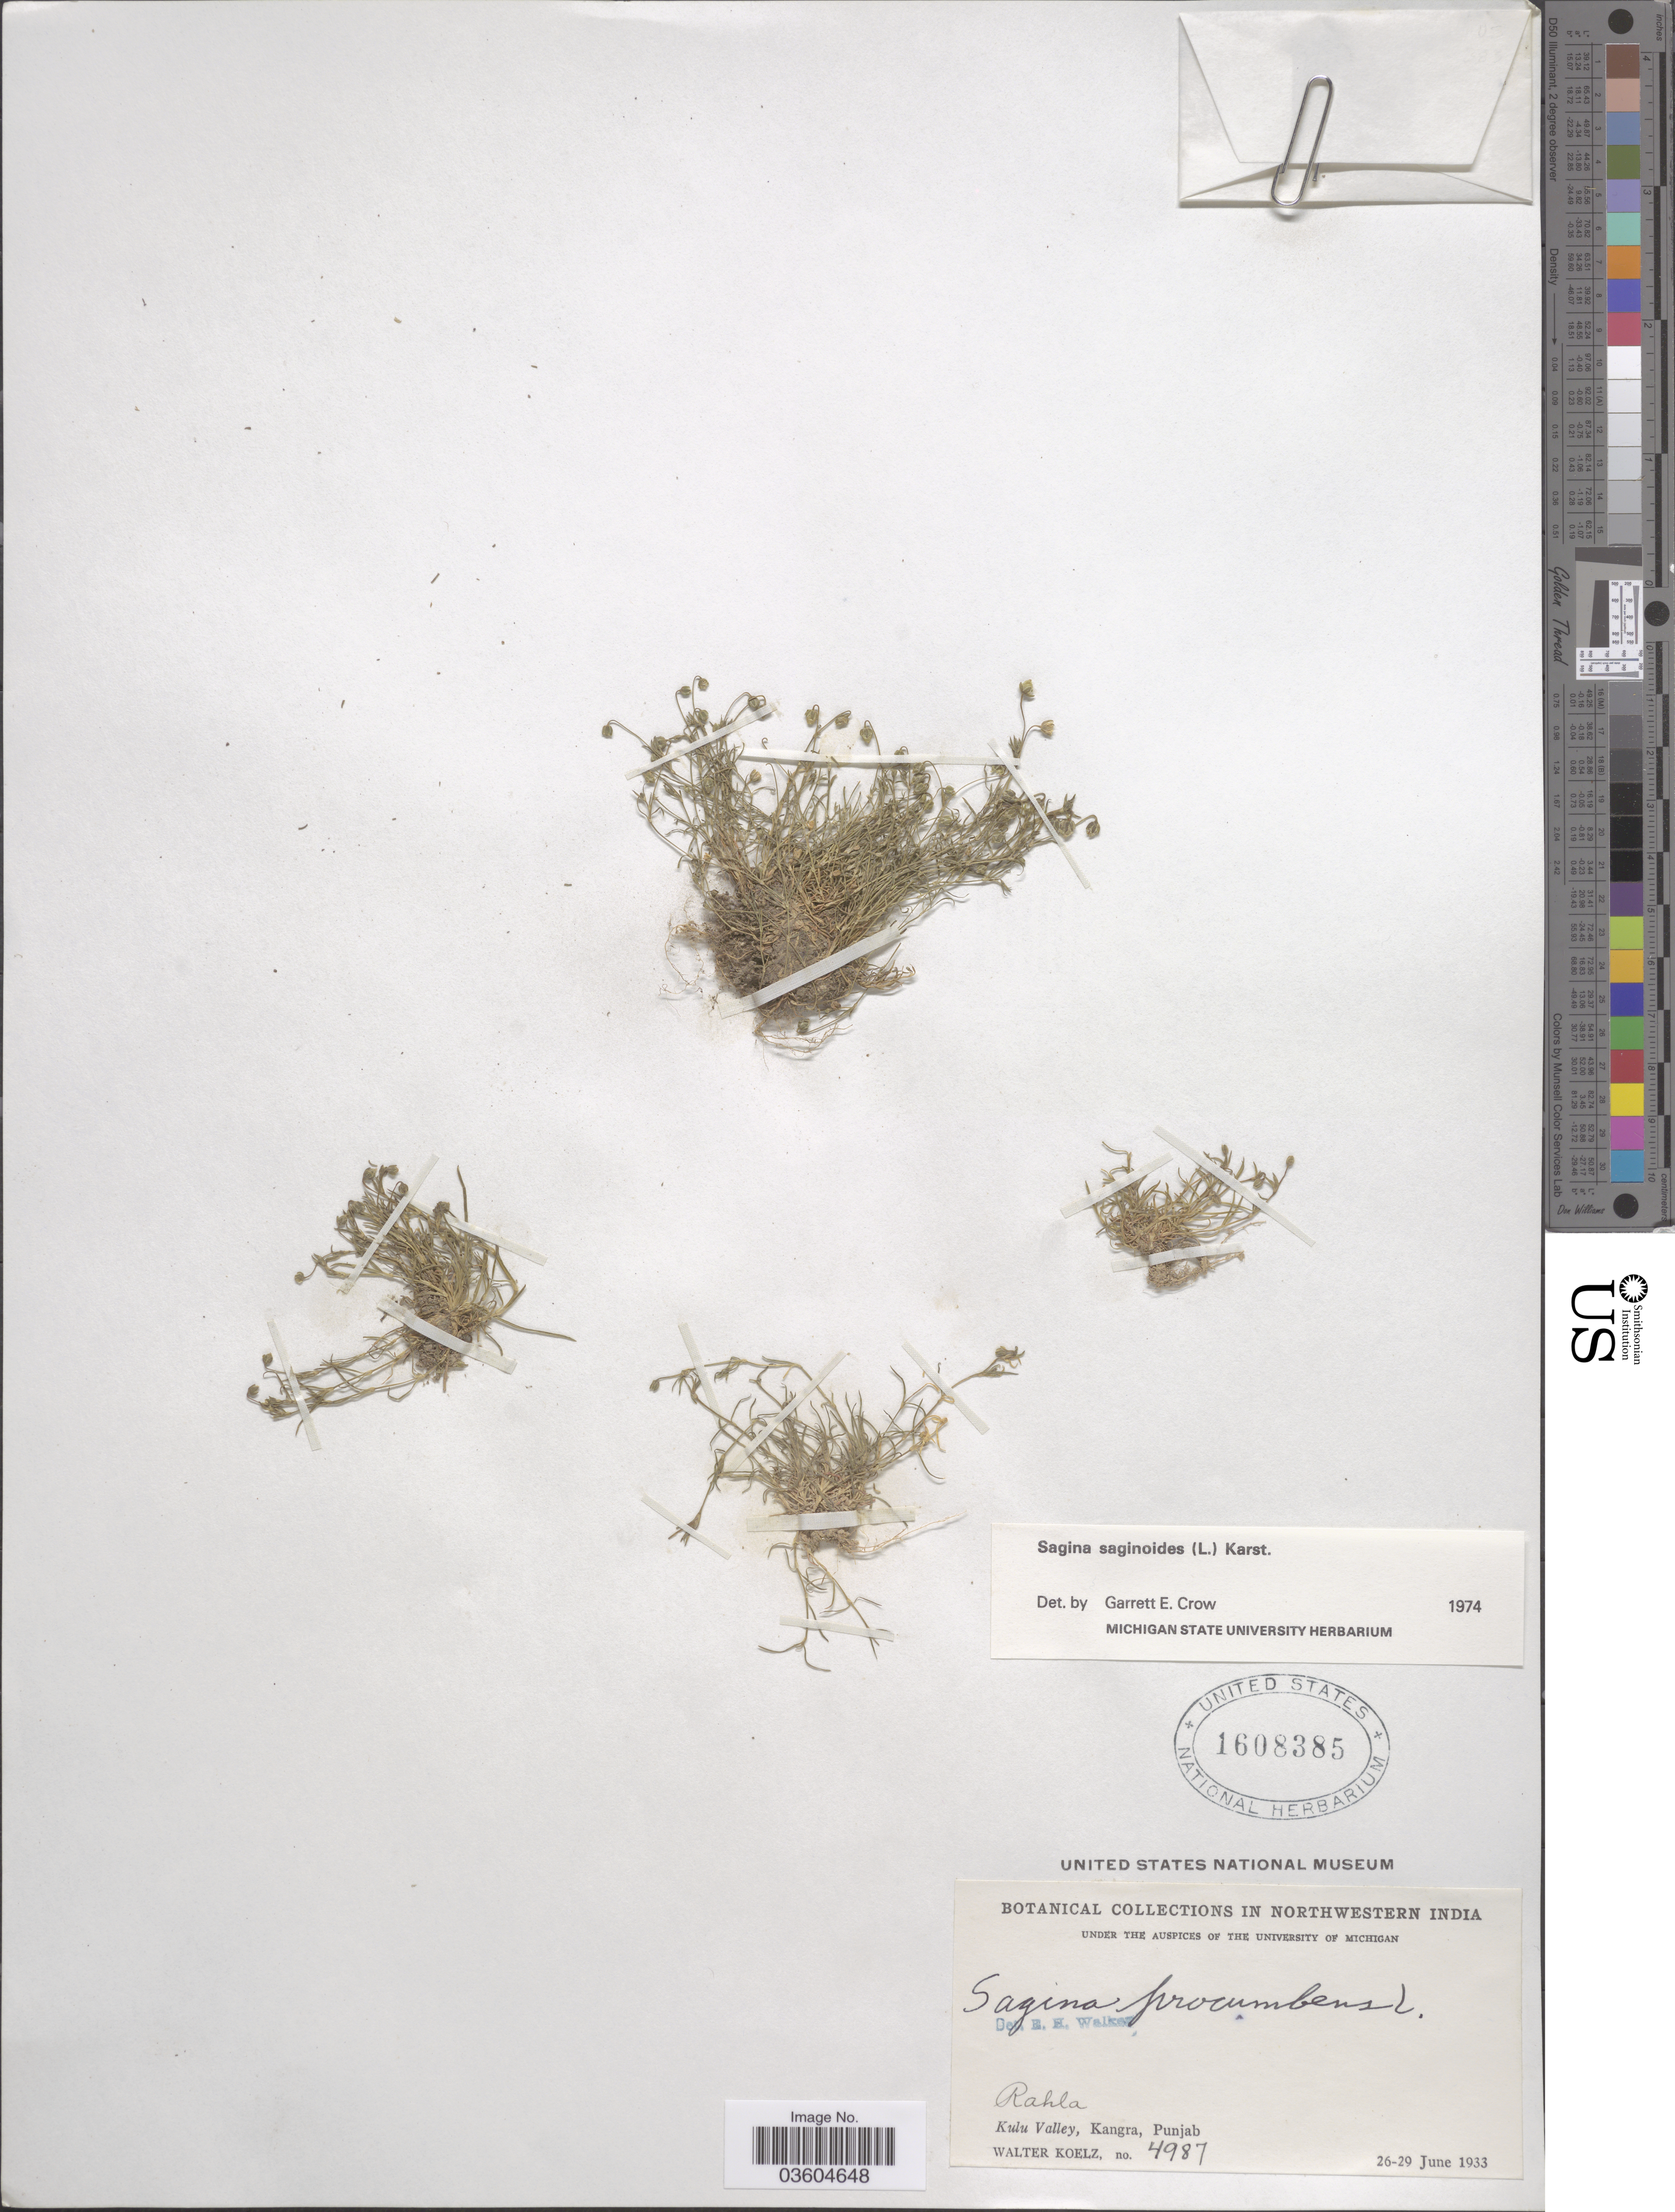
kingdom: Plantae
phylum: Tracheophyta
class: Magnoliopsida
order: Caryophyllales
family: Caryophyllaceae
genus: Sagina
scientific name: Sagina saginoides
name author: (L.) H. Karst.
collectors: W. N. Koelz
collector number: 4987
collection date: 1933-06-26/1933-06-29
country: India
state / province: Punjab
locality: Northwestern India. Rahla. Kulu Valley, Kangra.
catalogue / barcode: US 1608385